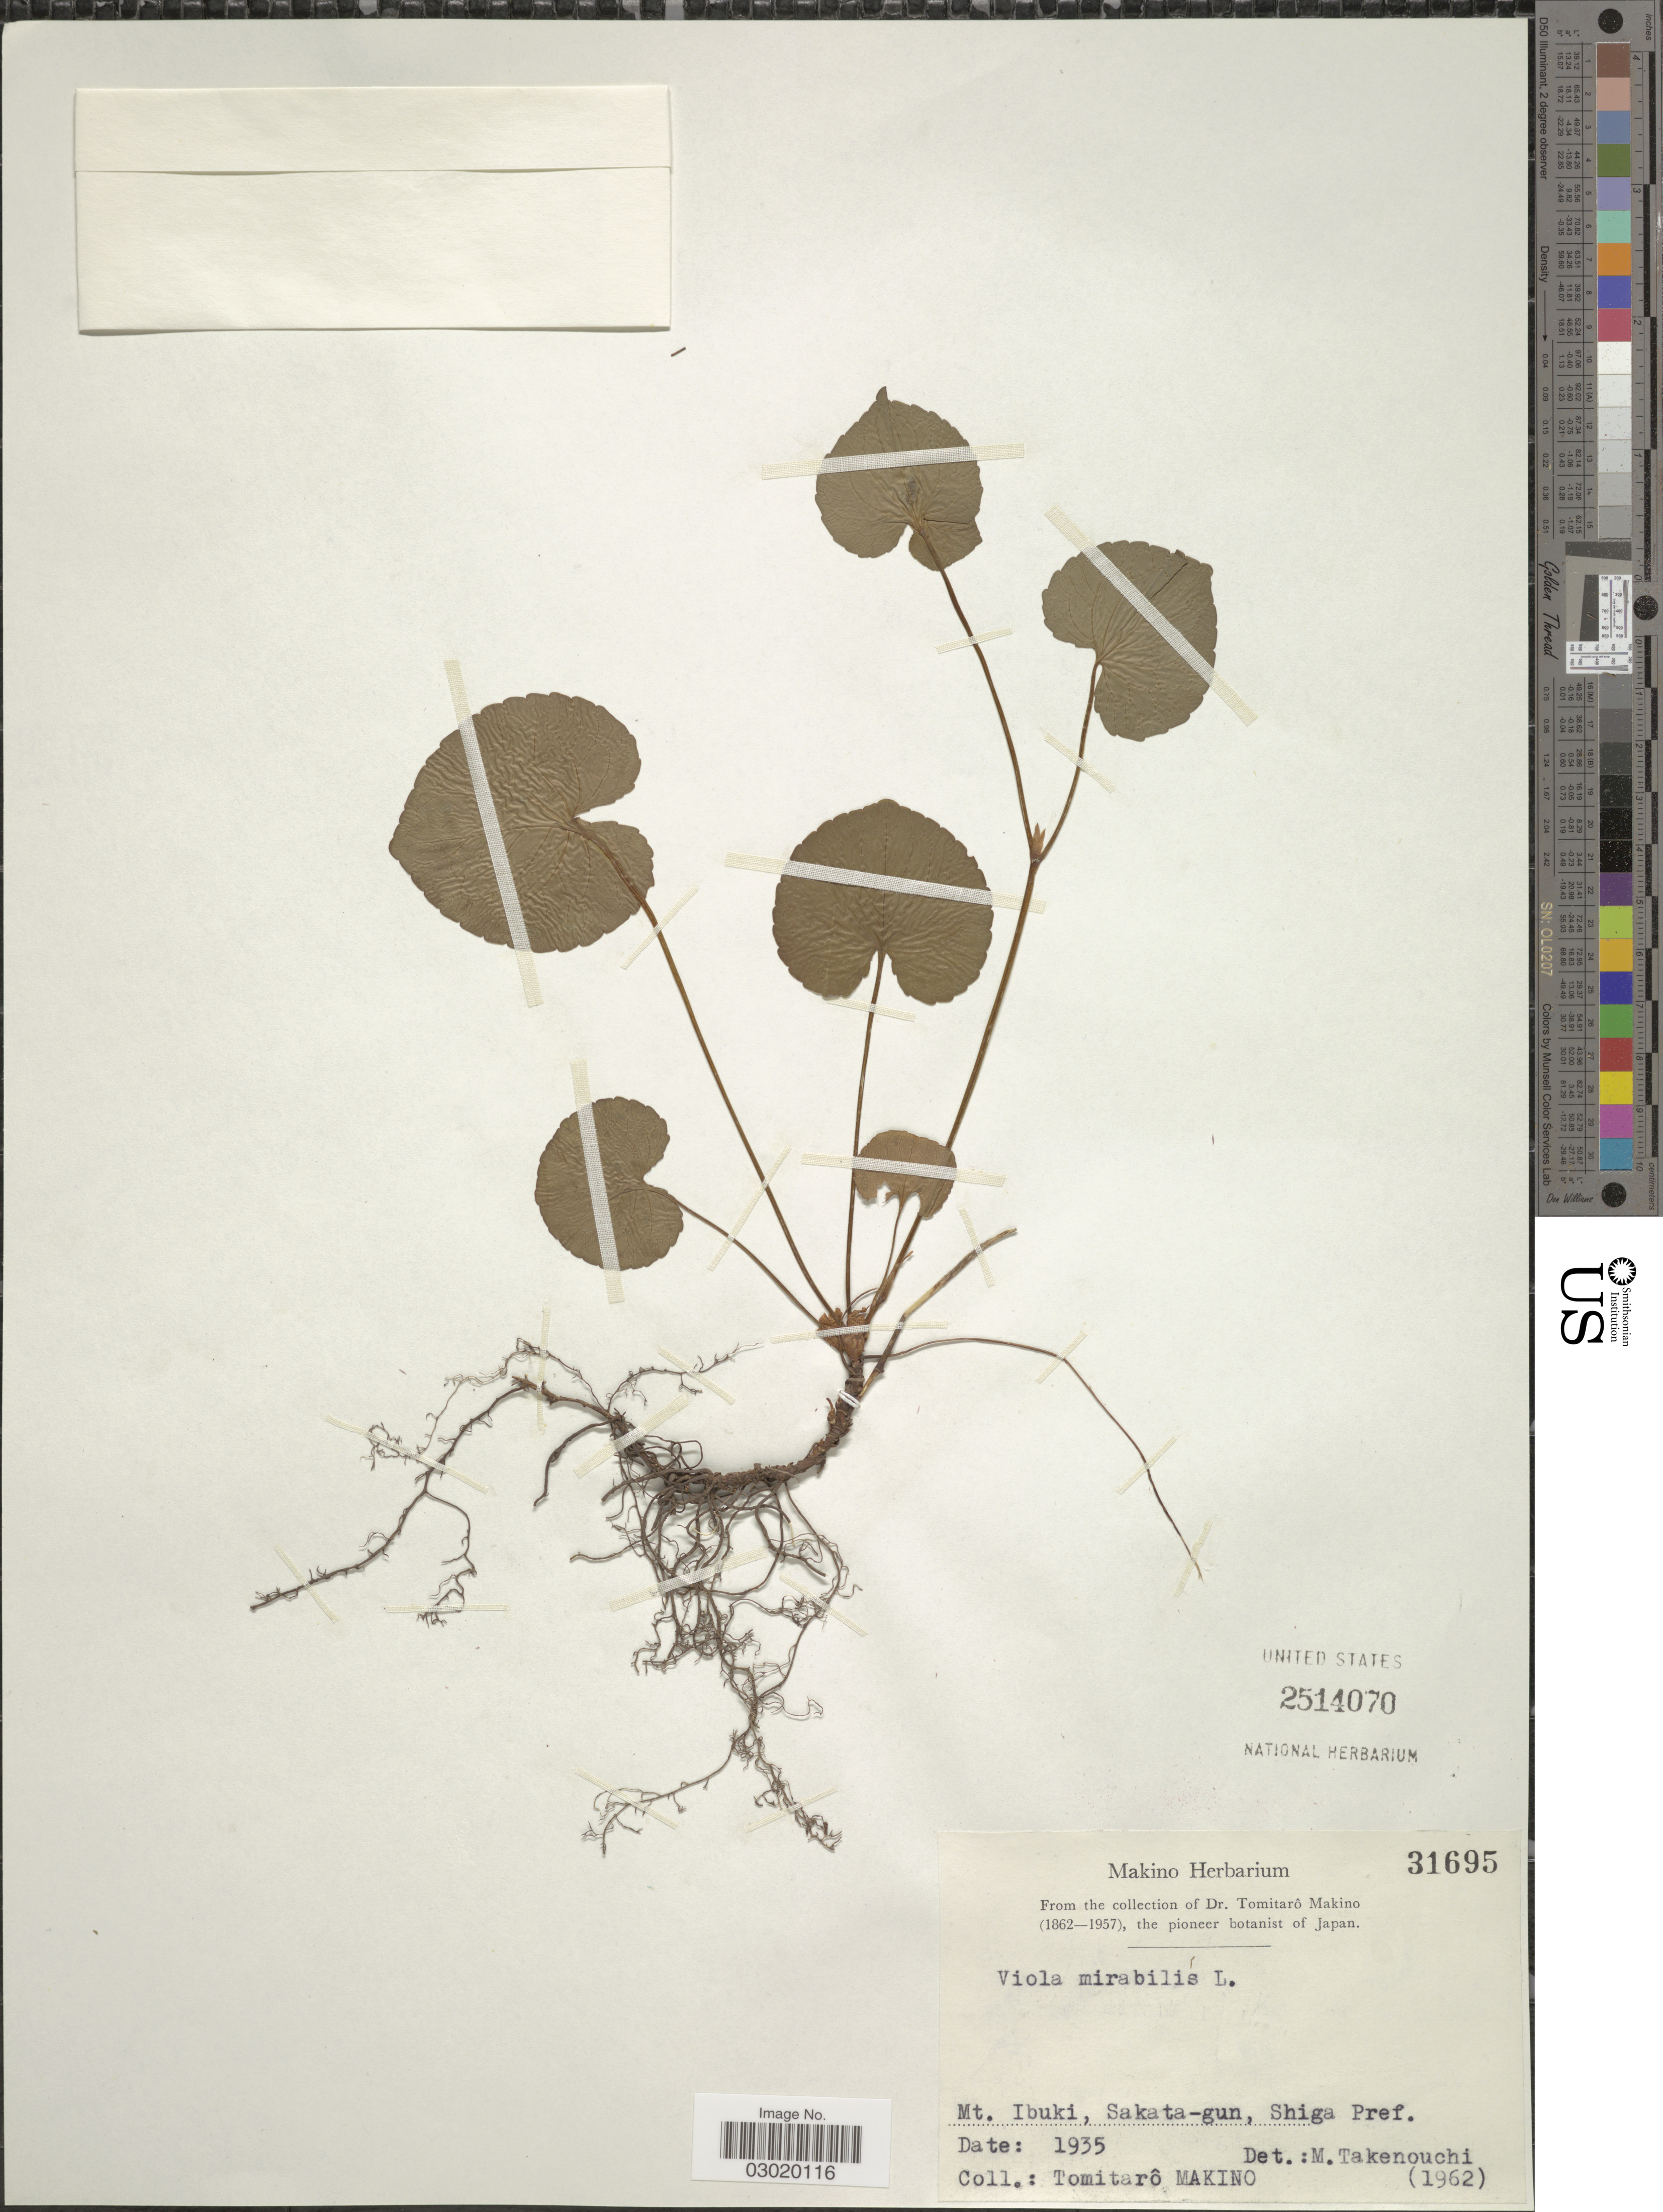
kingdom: Plantae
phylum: Tracheophyta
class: Magnoliopsida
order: Malpighiales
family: Violaceae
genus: Viola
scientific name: Viola mirabilis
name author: L.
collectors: T. Makino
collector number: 31695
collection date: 1935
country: Japan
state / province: Siga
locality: Mt. Ibuki, Sakata-gun, Shiga Pref.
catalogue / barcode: US 2514070